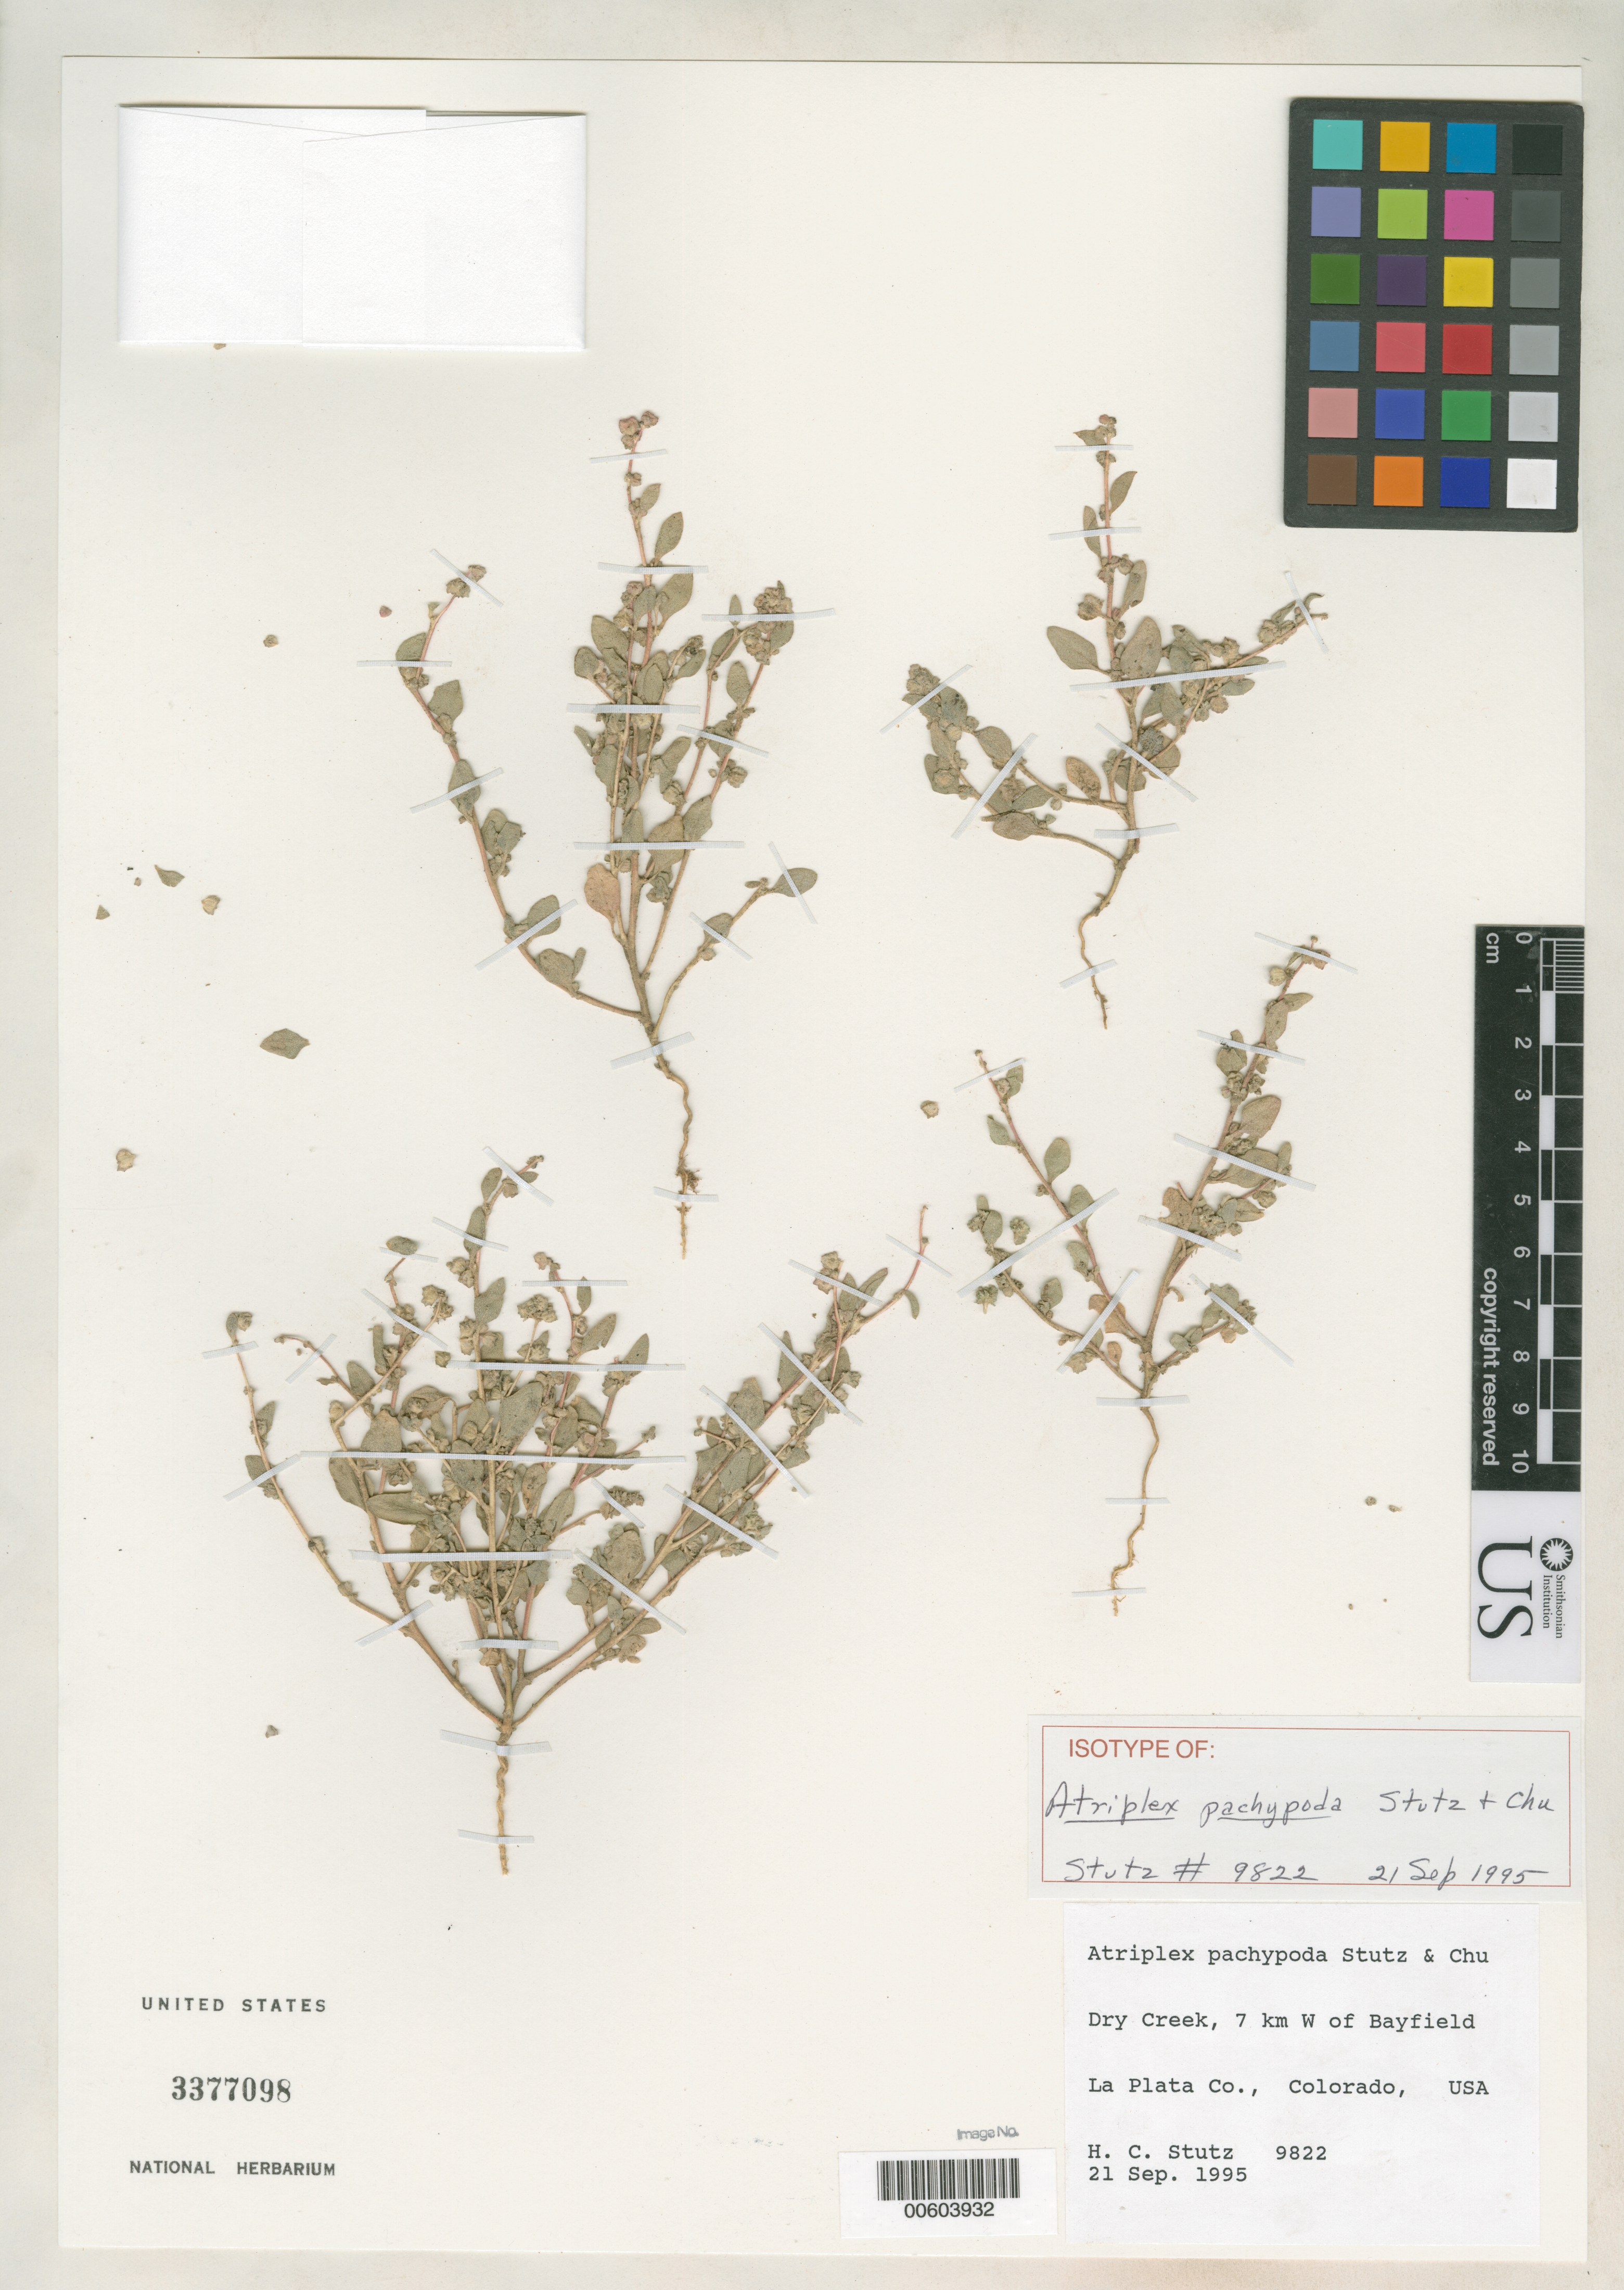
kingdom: Plantae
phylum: Tracheophyta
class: Magnoliopsida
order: Caryophyllales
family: Amaranthaceae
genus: Atriplex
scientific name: Atriplex pachypoda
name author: Stutz & G.L. Chu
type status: Isotype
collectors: H. C. Stutz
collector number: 9822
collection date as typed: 21 Sep 1995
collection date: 1995-09-21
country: United States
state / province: Colorado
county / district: La Plata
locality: Dey Creek, 7 km W of Bayfield.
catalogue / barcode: US 3377098